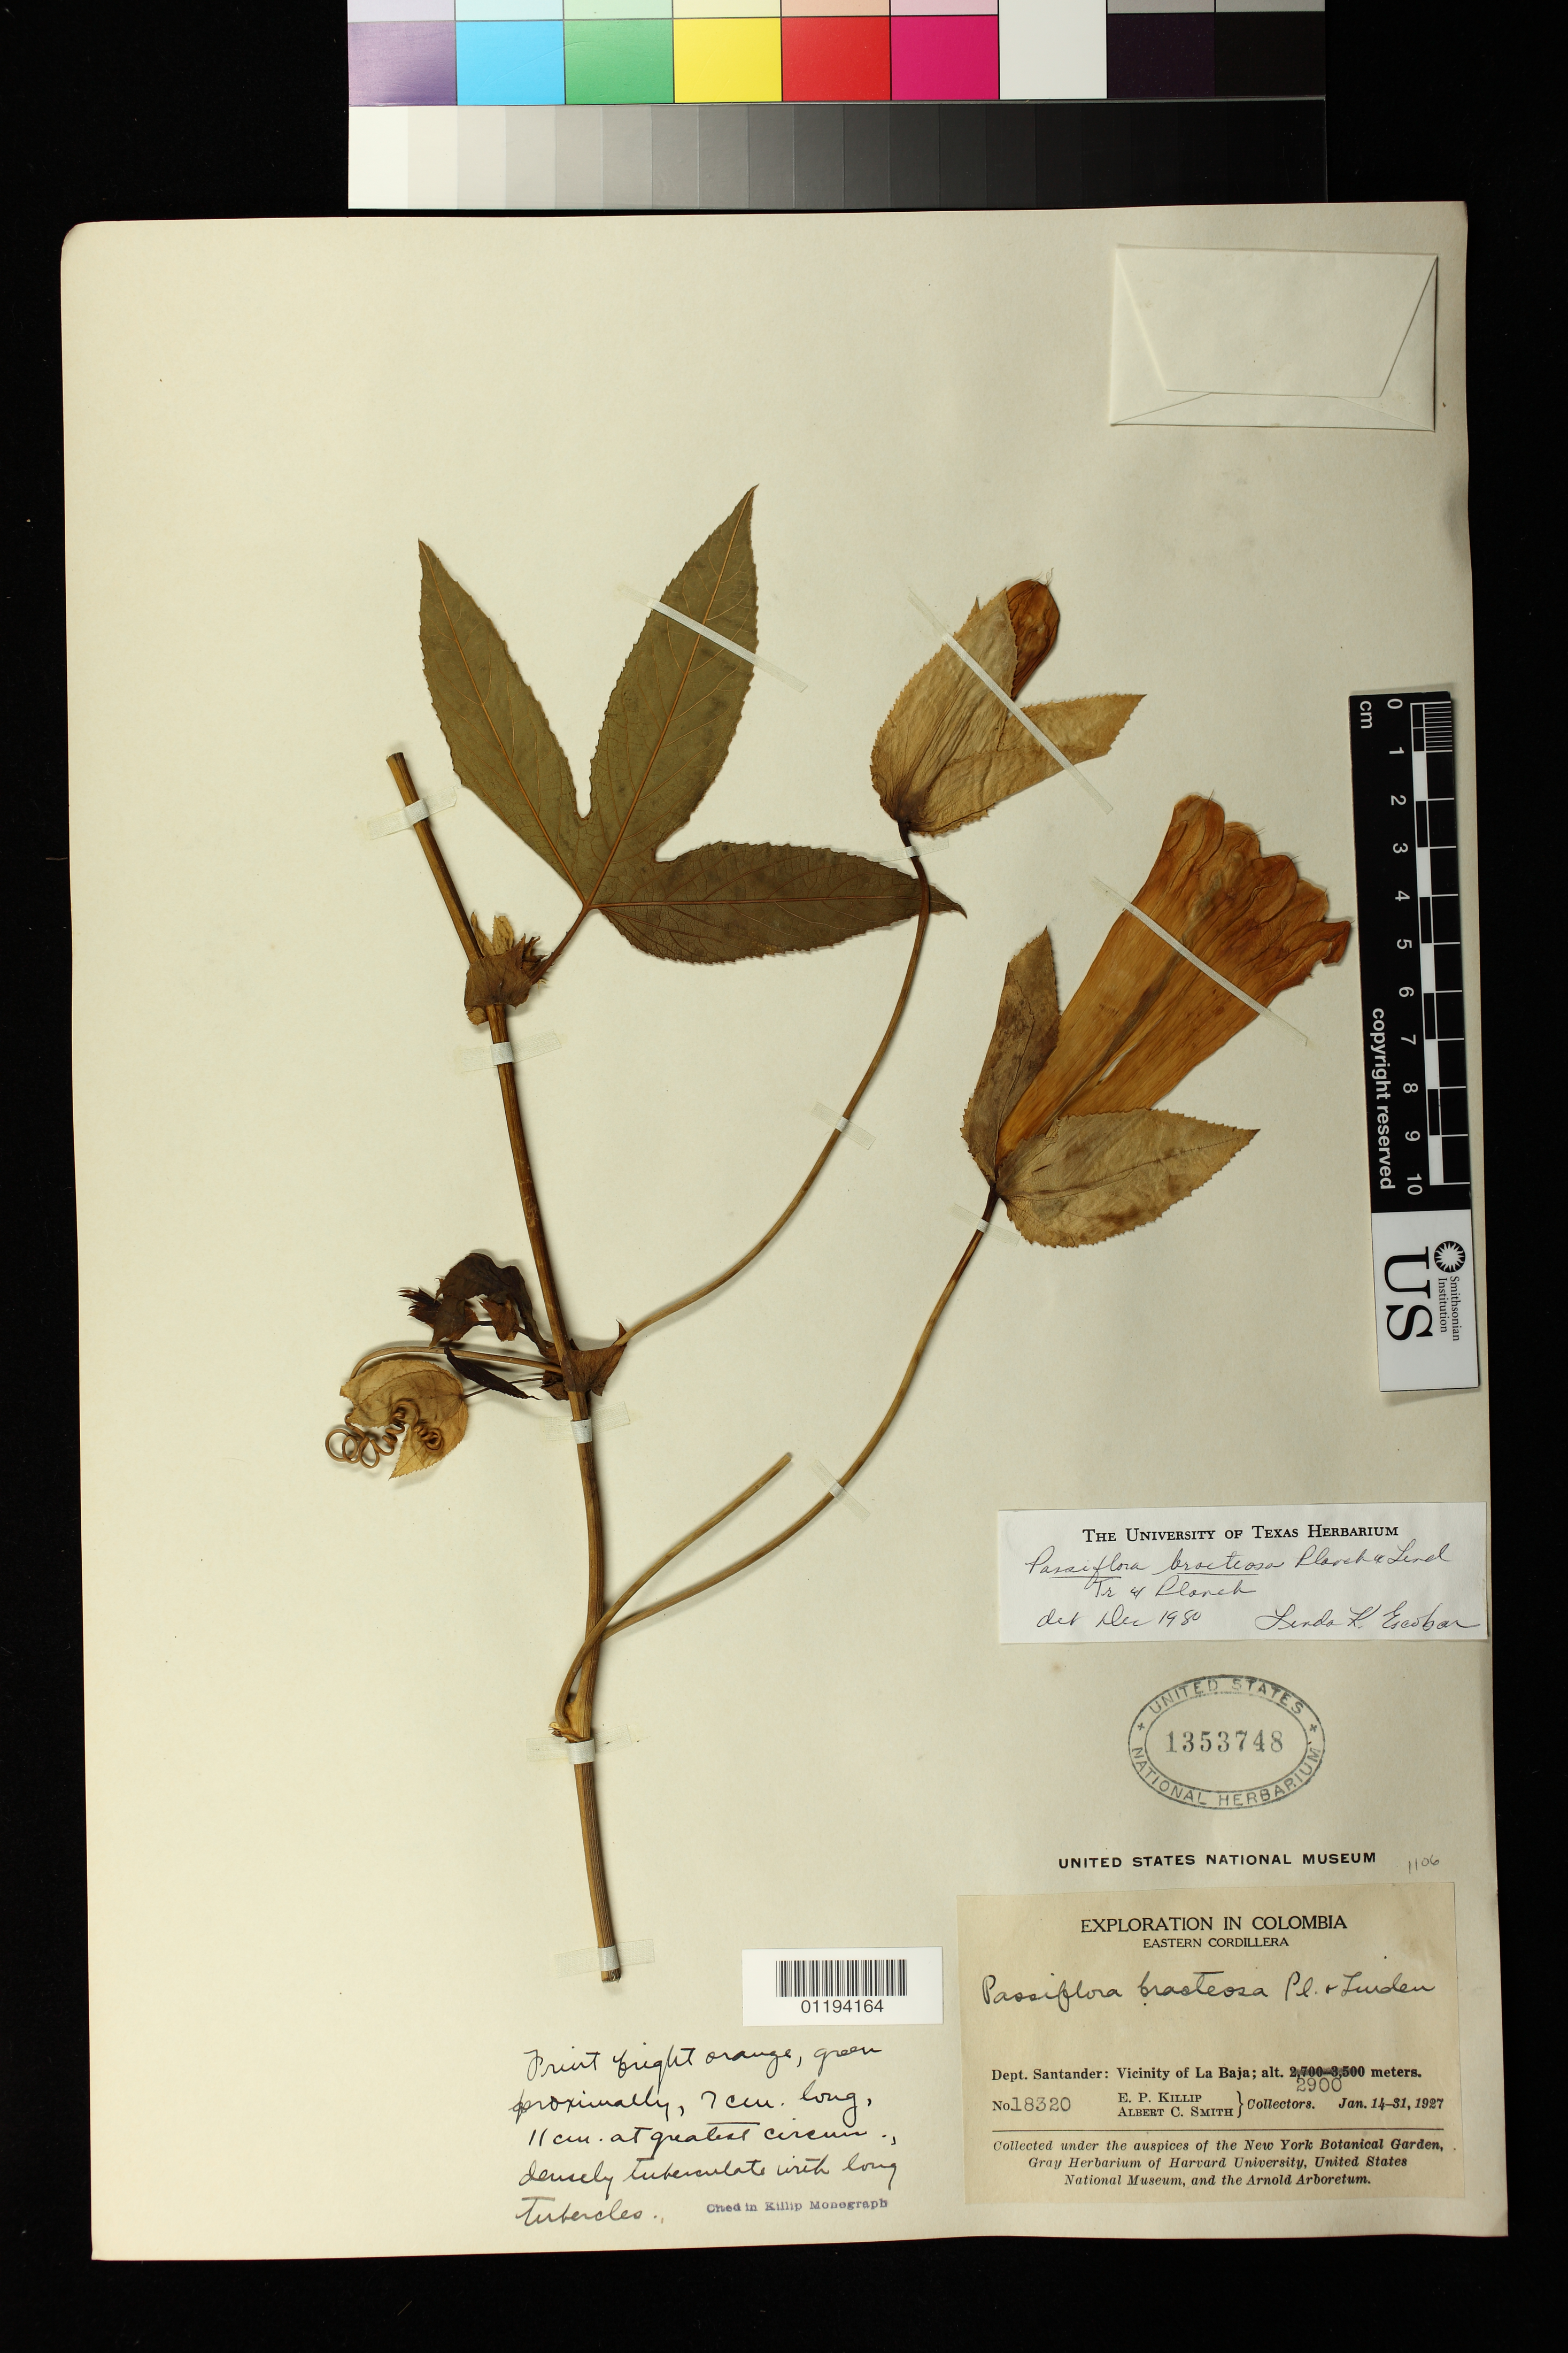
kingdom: Plantae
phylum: Tracheophyta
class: Magnoliopsida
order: Malpighiales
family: Passifloraceae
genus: Passiflora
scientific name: Passiflora bracteosa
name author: Planch. & Triana ex Linden & Planch.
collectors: E. P. Killip & A. C. Smith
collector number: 18320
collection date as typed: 1927 Jan 14 1927 Jan 31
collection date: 1927-01-14/1927-01-31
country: Colombia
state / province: Santander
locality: Eastern Cordillera, Vicinity of La Baja.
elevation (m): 2900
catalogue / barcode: US 1353748